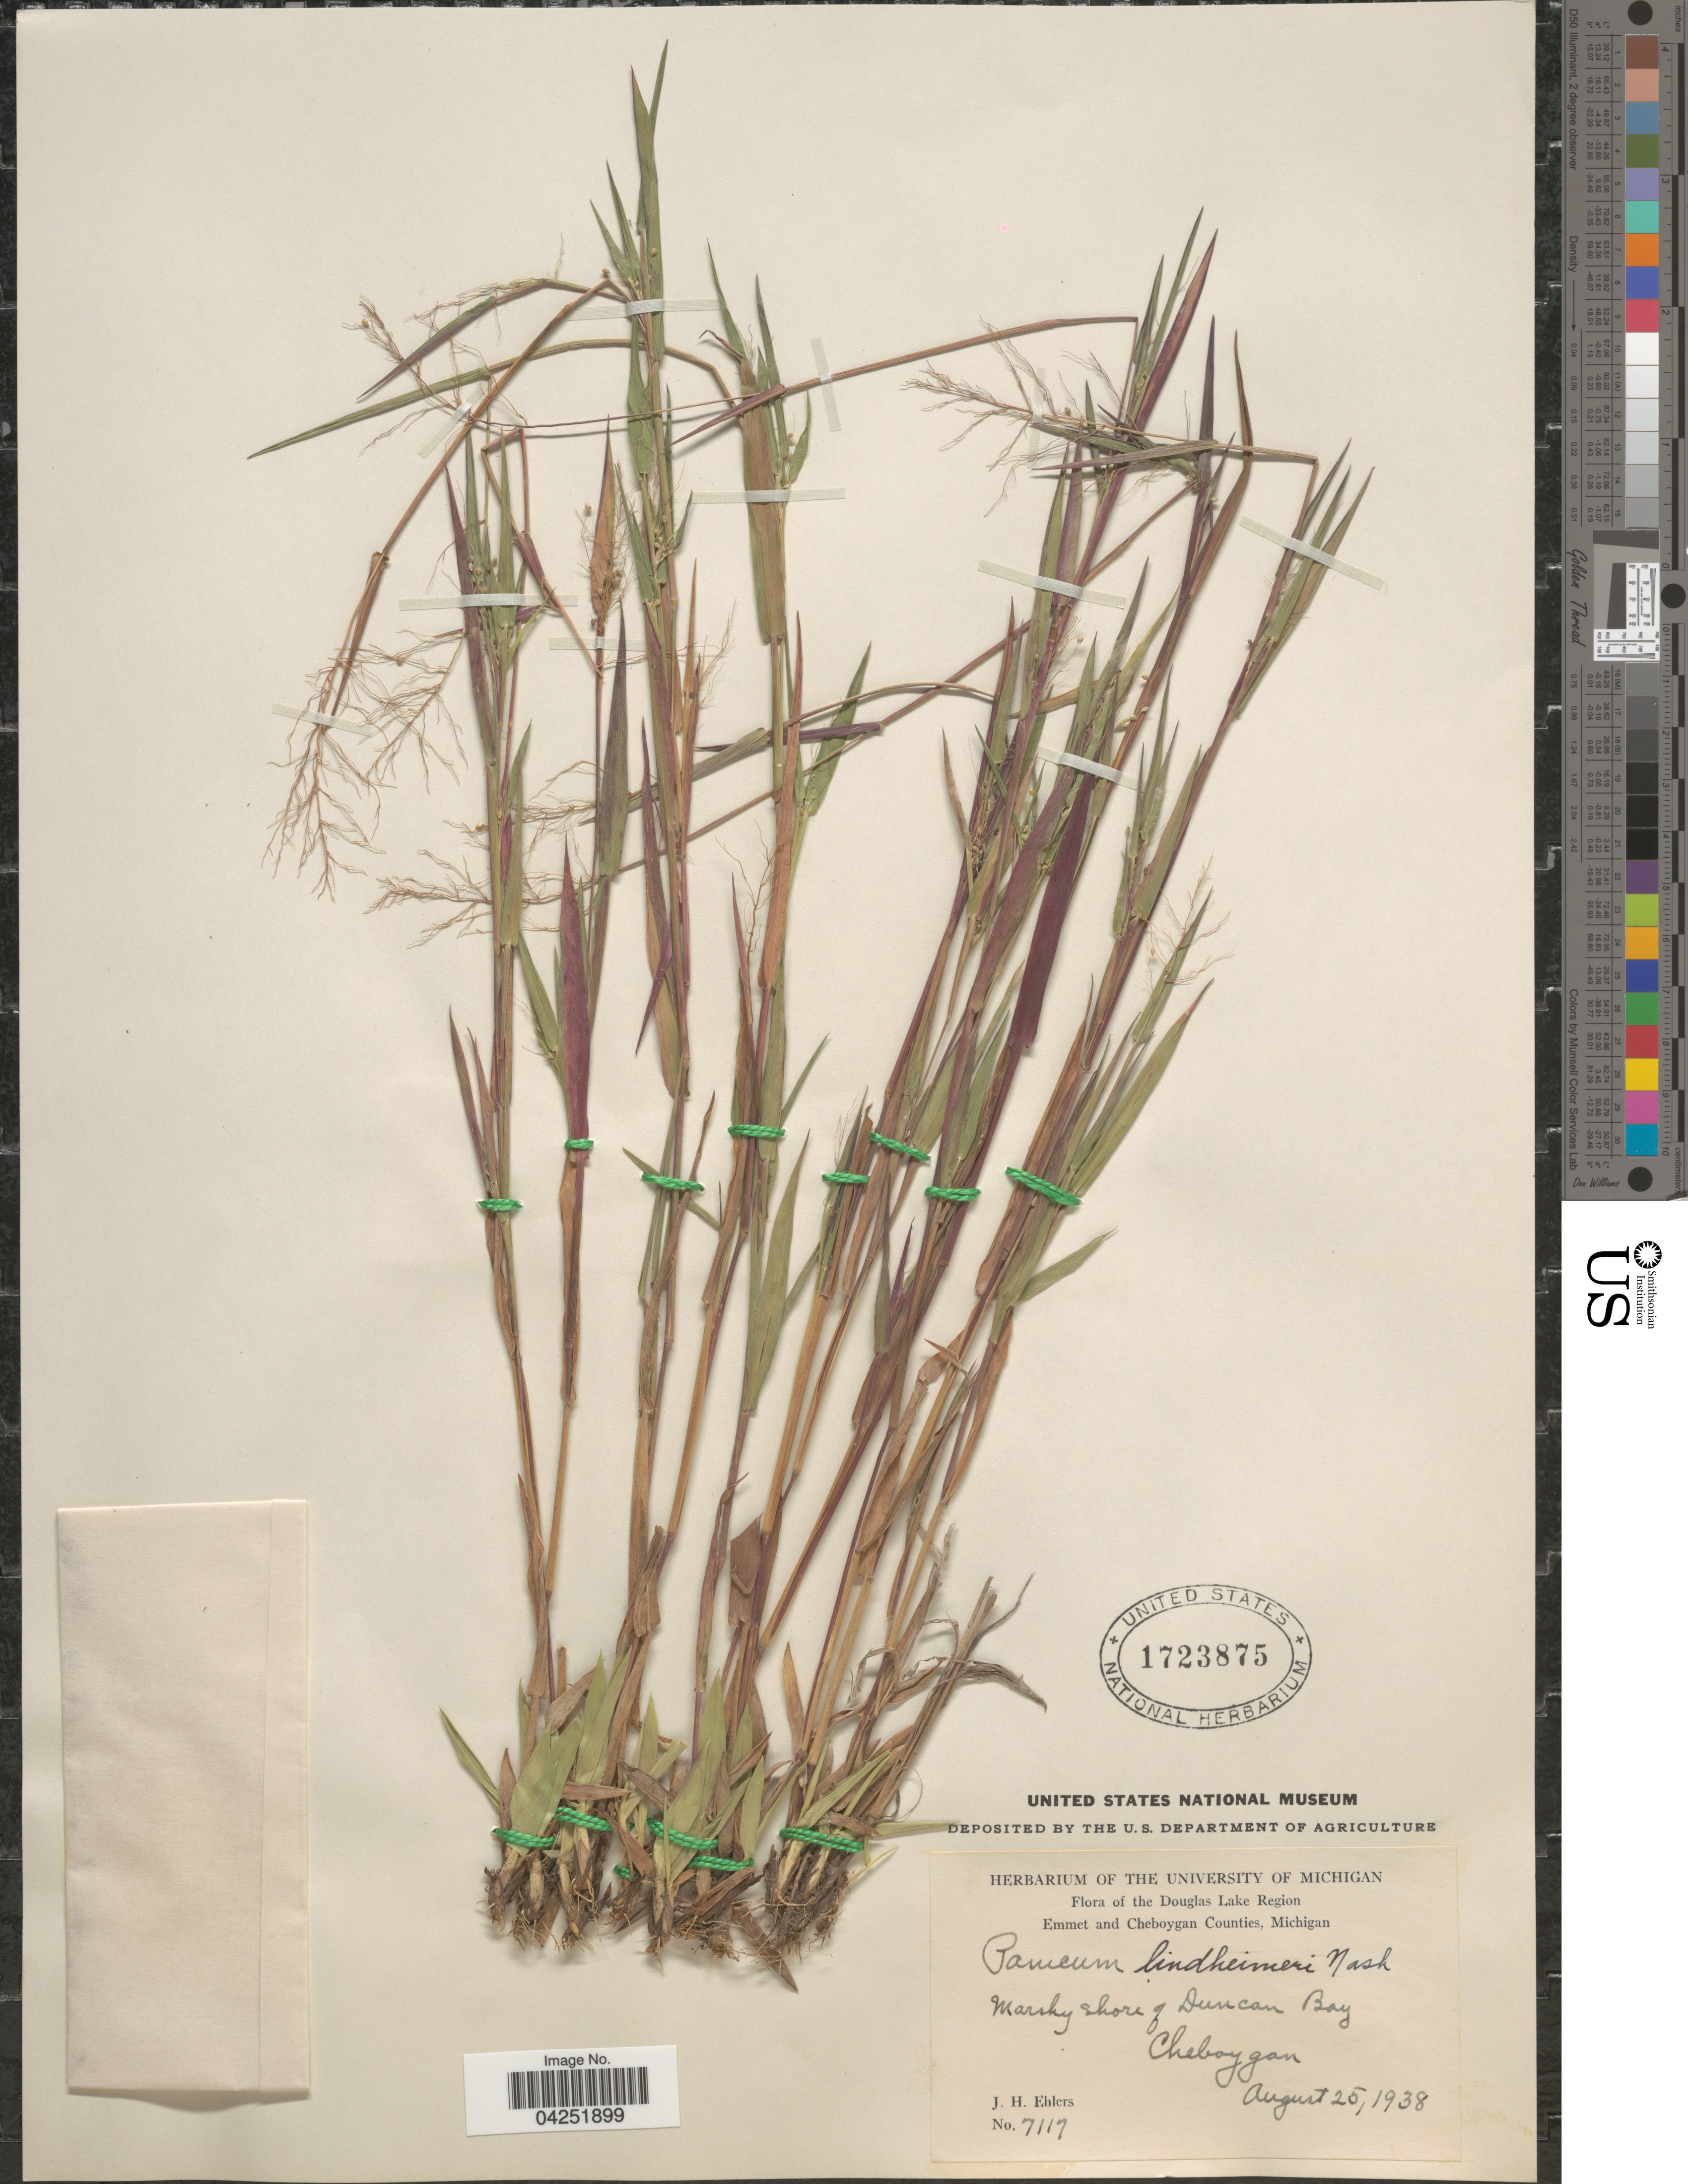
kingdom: Plantae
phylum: Tracheophyta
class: Liliopsida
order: Poales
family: Poaceae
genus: Dichanthelium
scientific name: Dichanthelium acuminatum var. lindheimeri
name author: (Nash) Gould & C.A. Clark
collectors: J. H. Ehlers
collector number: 7117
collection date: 1938-08-25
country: United States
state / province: Michigan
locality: Douglas Lake Region. Emmet and Cheboygan Counties. Marshy shore of Duncan Bay. Cheboygan.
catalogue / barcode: US 1723875